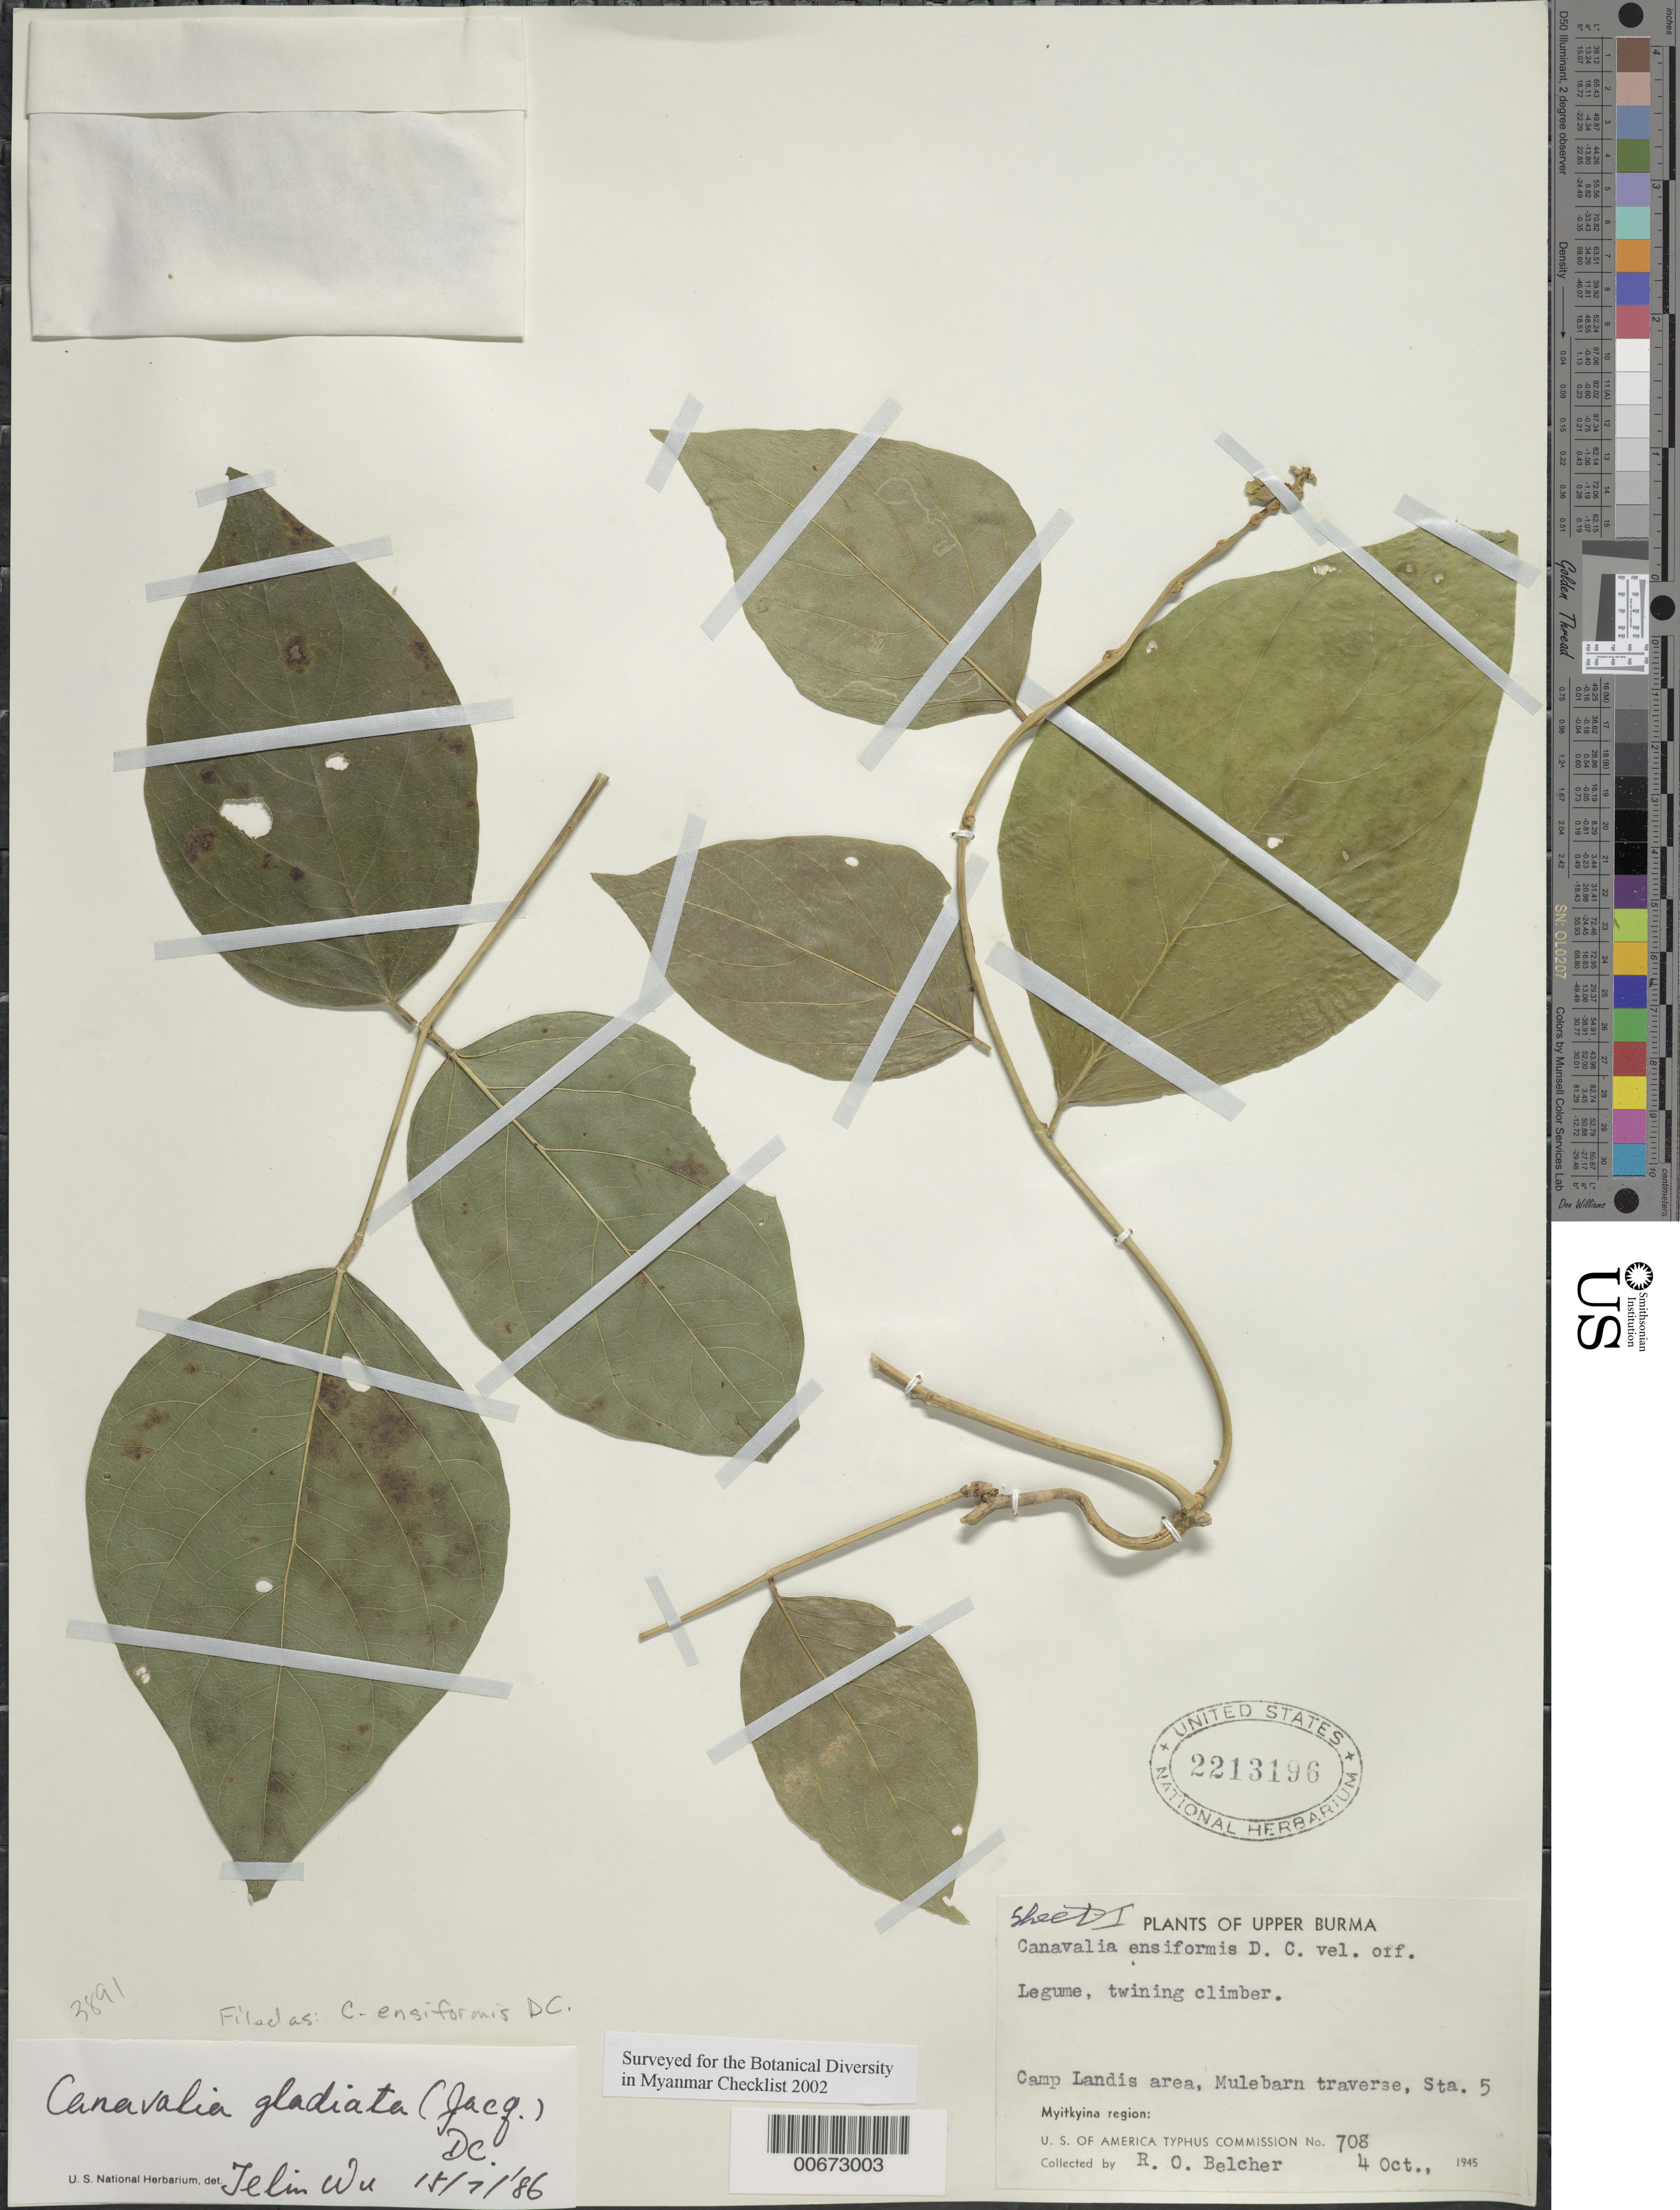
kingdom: Plantae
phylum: Tracheophyta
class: Magnoliopsida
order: Fabales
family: Fabaceae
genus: Canavalia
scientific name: Canavalia ensiformis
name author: (L.) DC.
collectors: R. Belcher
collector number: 708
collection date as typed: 04 Oct 1945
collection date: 1945-10-04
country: Myanmar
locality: Upper Burma, Camp Landis area, Mule barn traverse, Myitkyina.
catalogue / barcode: US 2213196